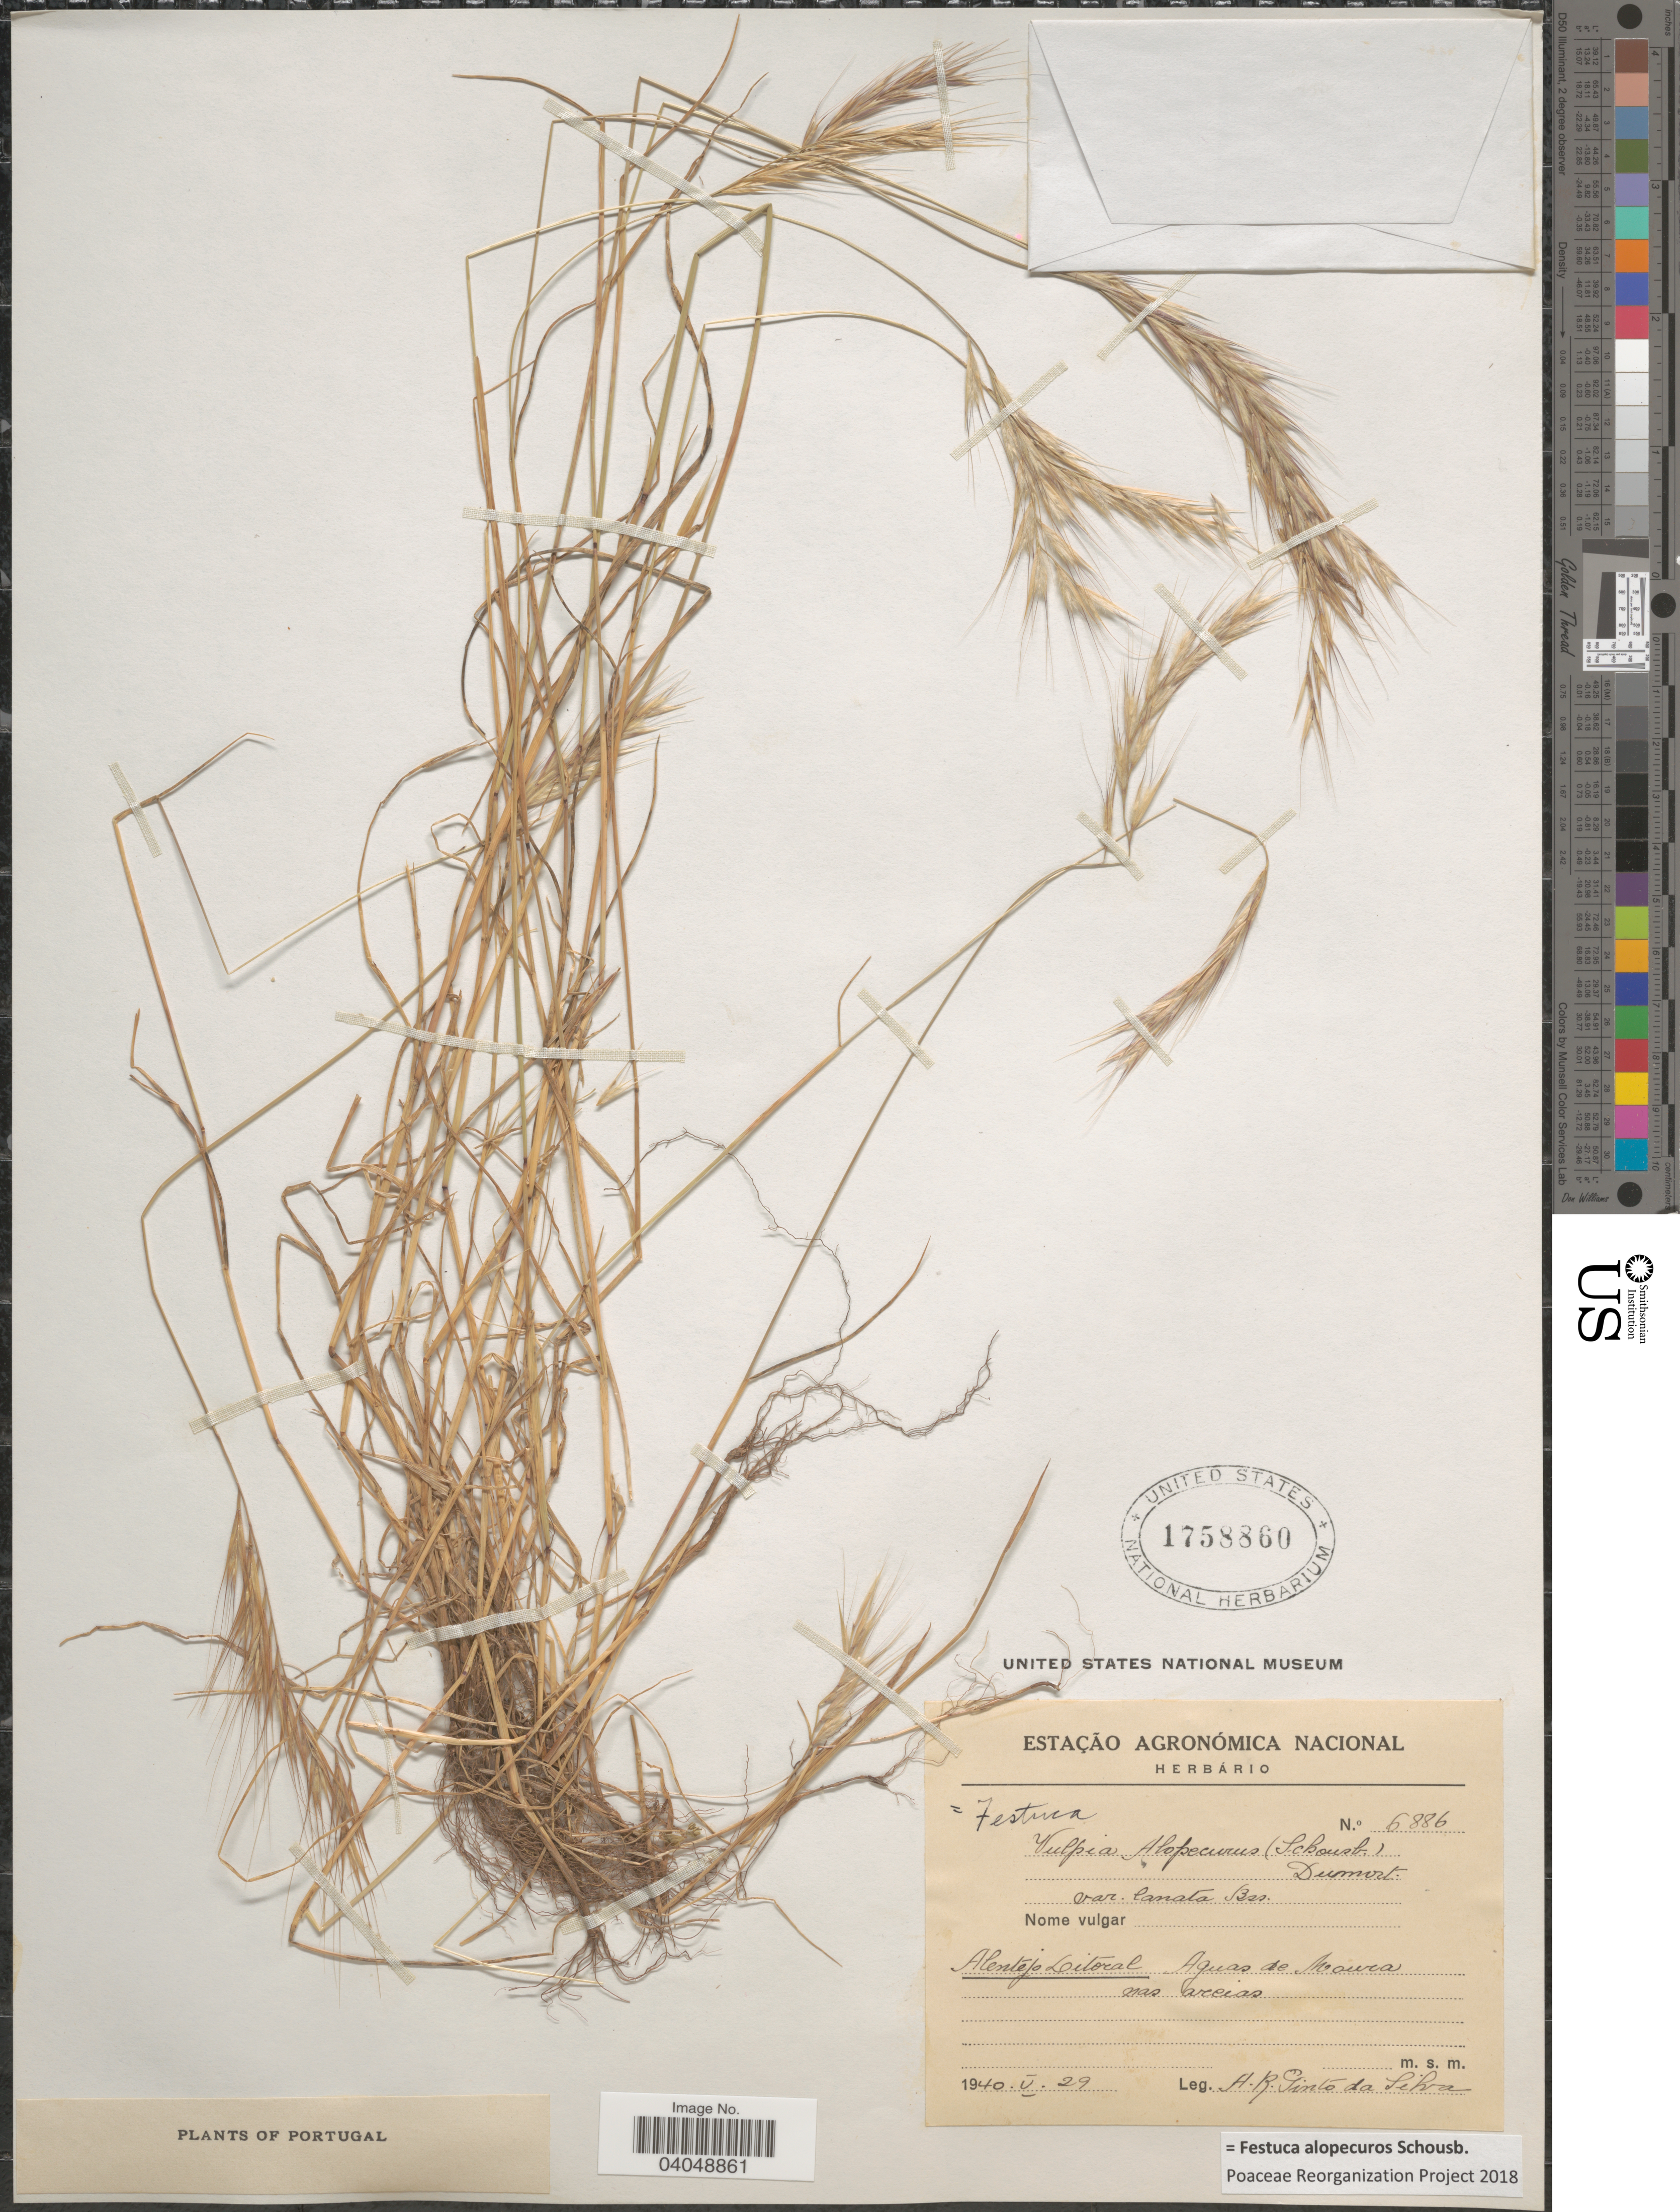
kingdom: Plantae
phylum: Tracheophyta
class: Liliopsida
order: Poales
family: Poaceae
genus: Festuca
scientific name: Festuca alopecuros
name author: Schousb.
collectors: A. Pinto da Silva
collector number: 6886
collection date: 1940-05-29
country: Portugal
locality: Alentejo Litoral. Aguas de Moura nas areias.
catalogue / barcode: US 1758860